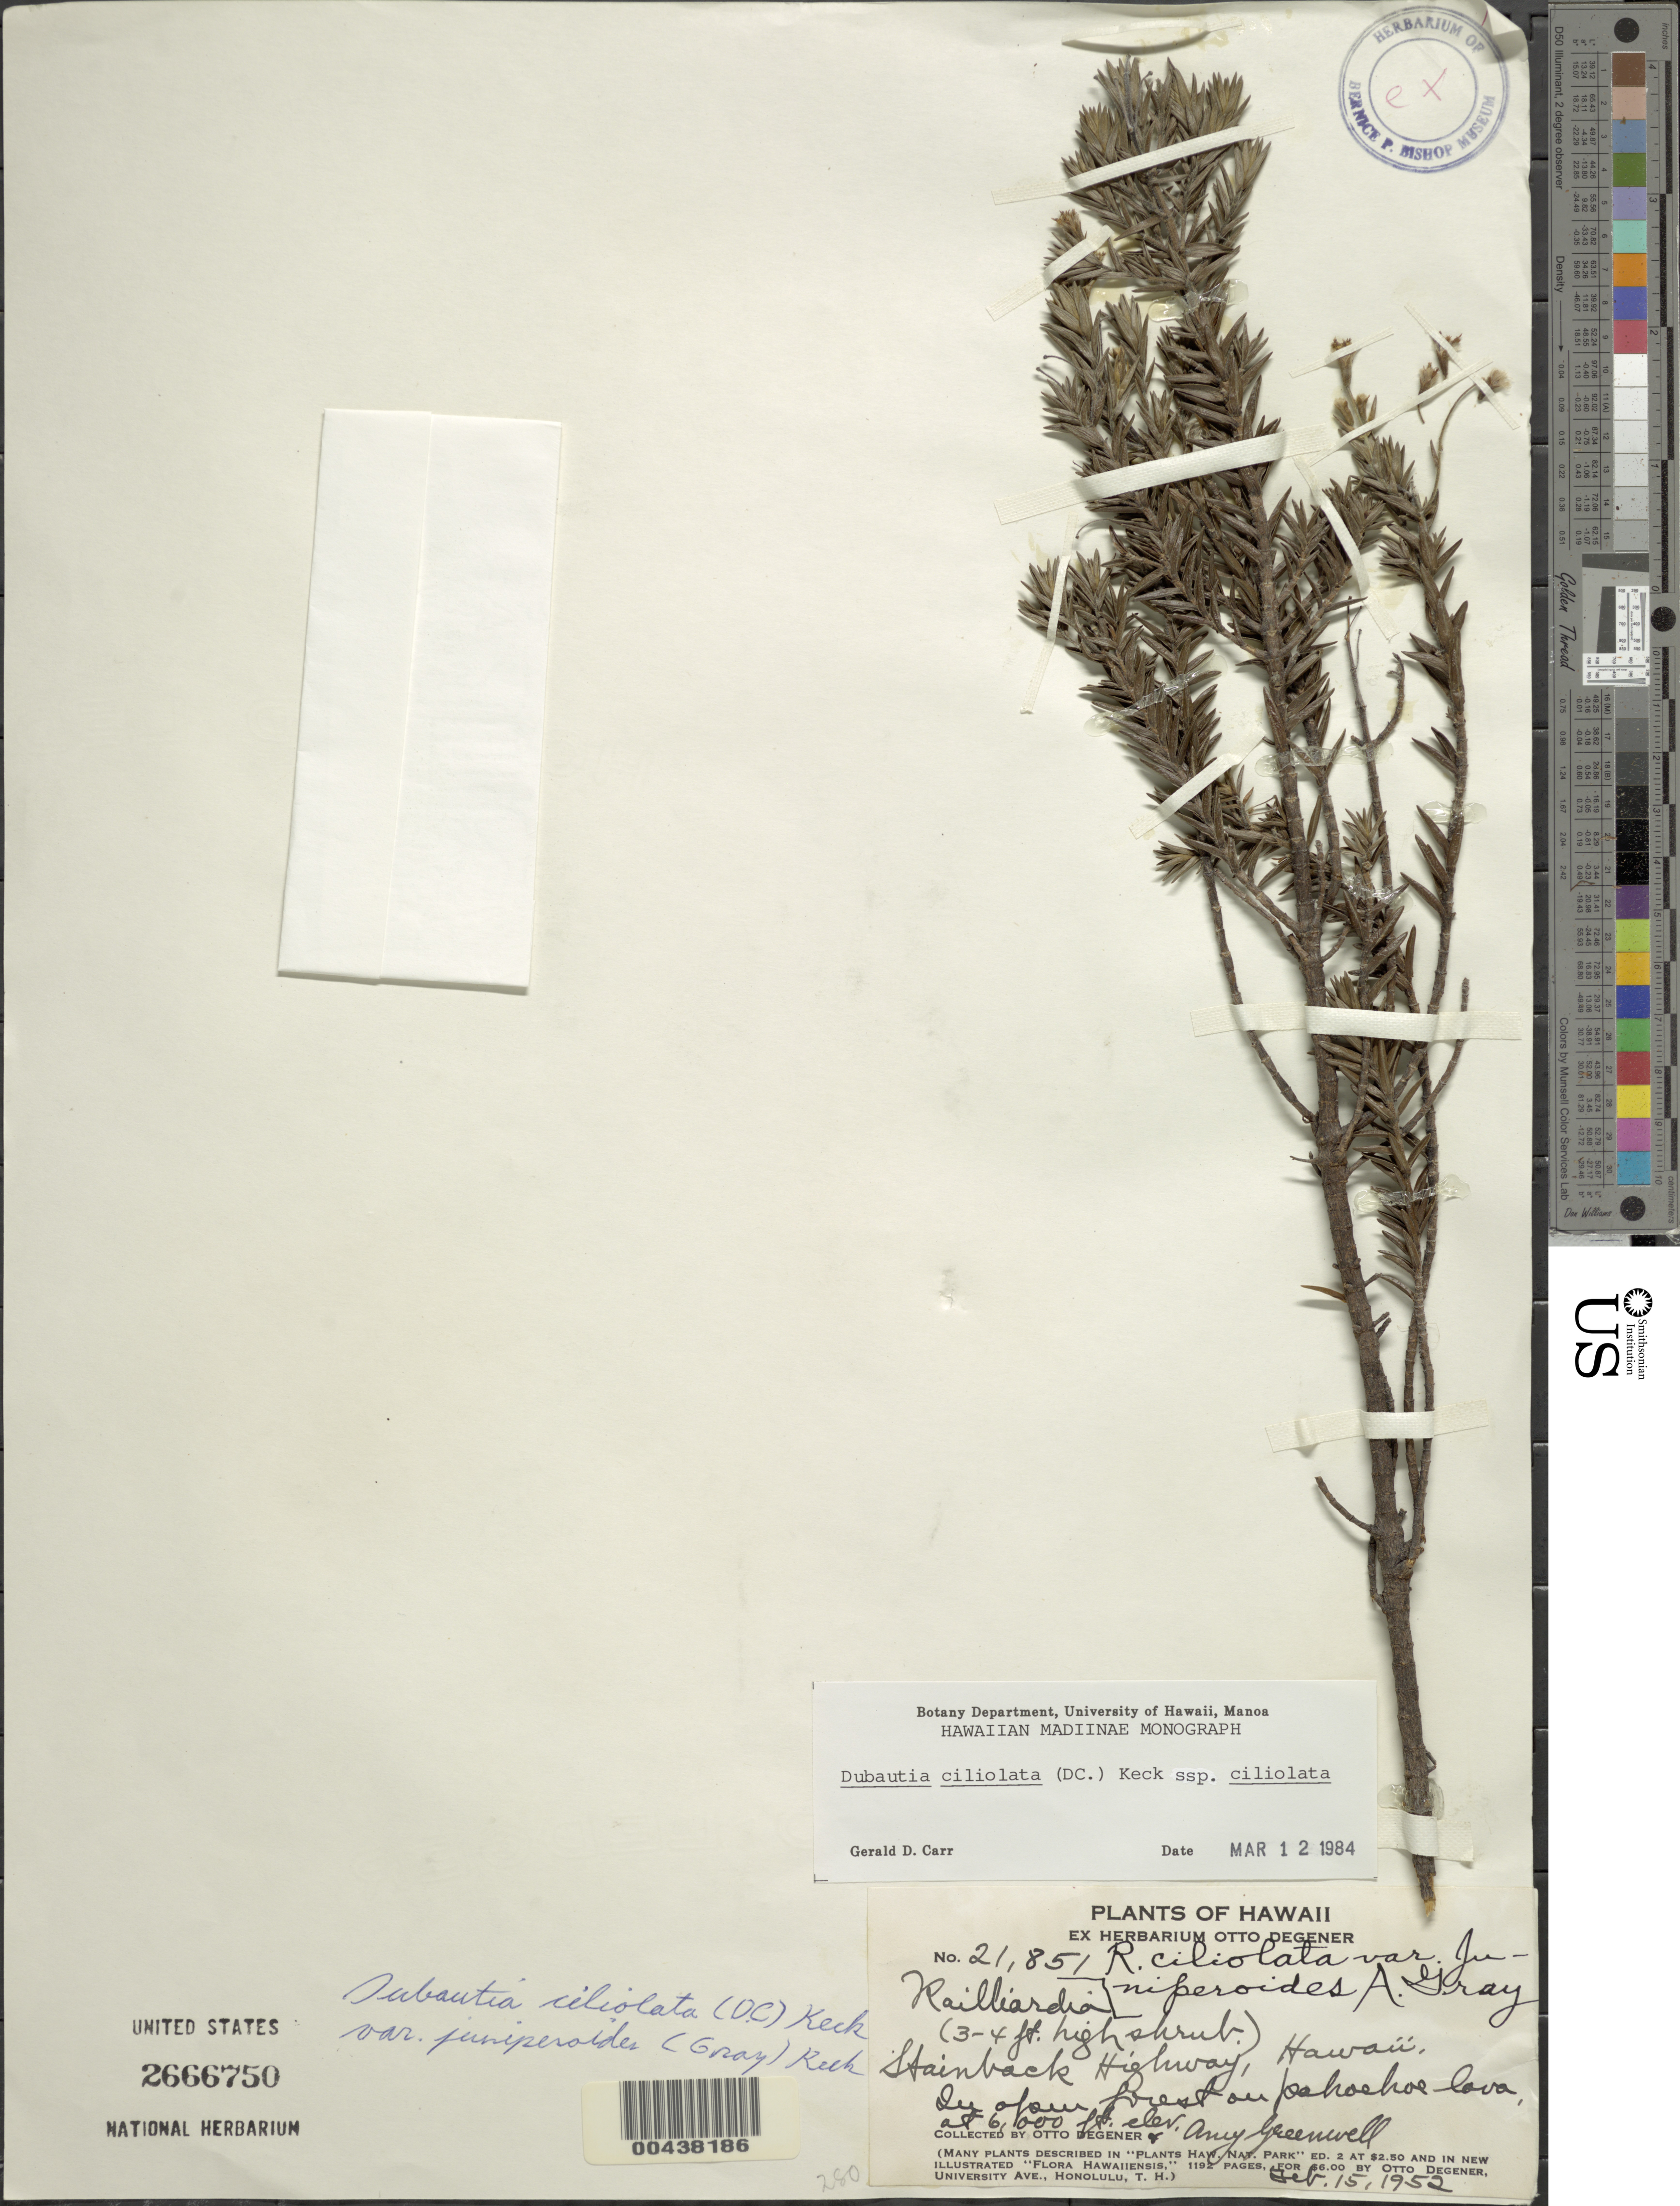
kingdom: Plantae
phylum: Tracheophyta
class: Magnoliopsida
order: Asterales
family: Asteraceae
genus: Dubautia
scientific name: Dubautia ciliolata subsp. ciliolata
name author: (DC.) D.D. Keck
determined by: Carr, G. D.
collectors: O. Degener & A. B. Greenwell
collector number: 21851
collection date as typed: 15 Feb 1952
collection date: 1952-02-15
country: United States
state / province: Hawaii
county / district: Hawaii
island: Hawaii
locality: Stainback Highway, on Pahoehoe lava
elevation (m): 1829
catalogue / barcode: US 2666750